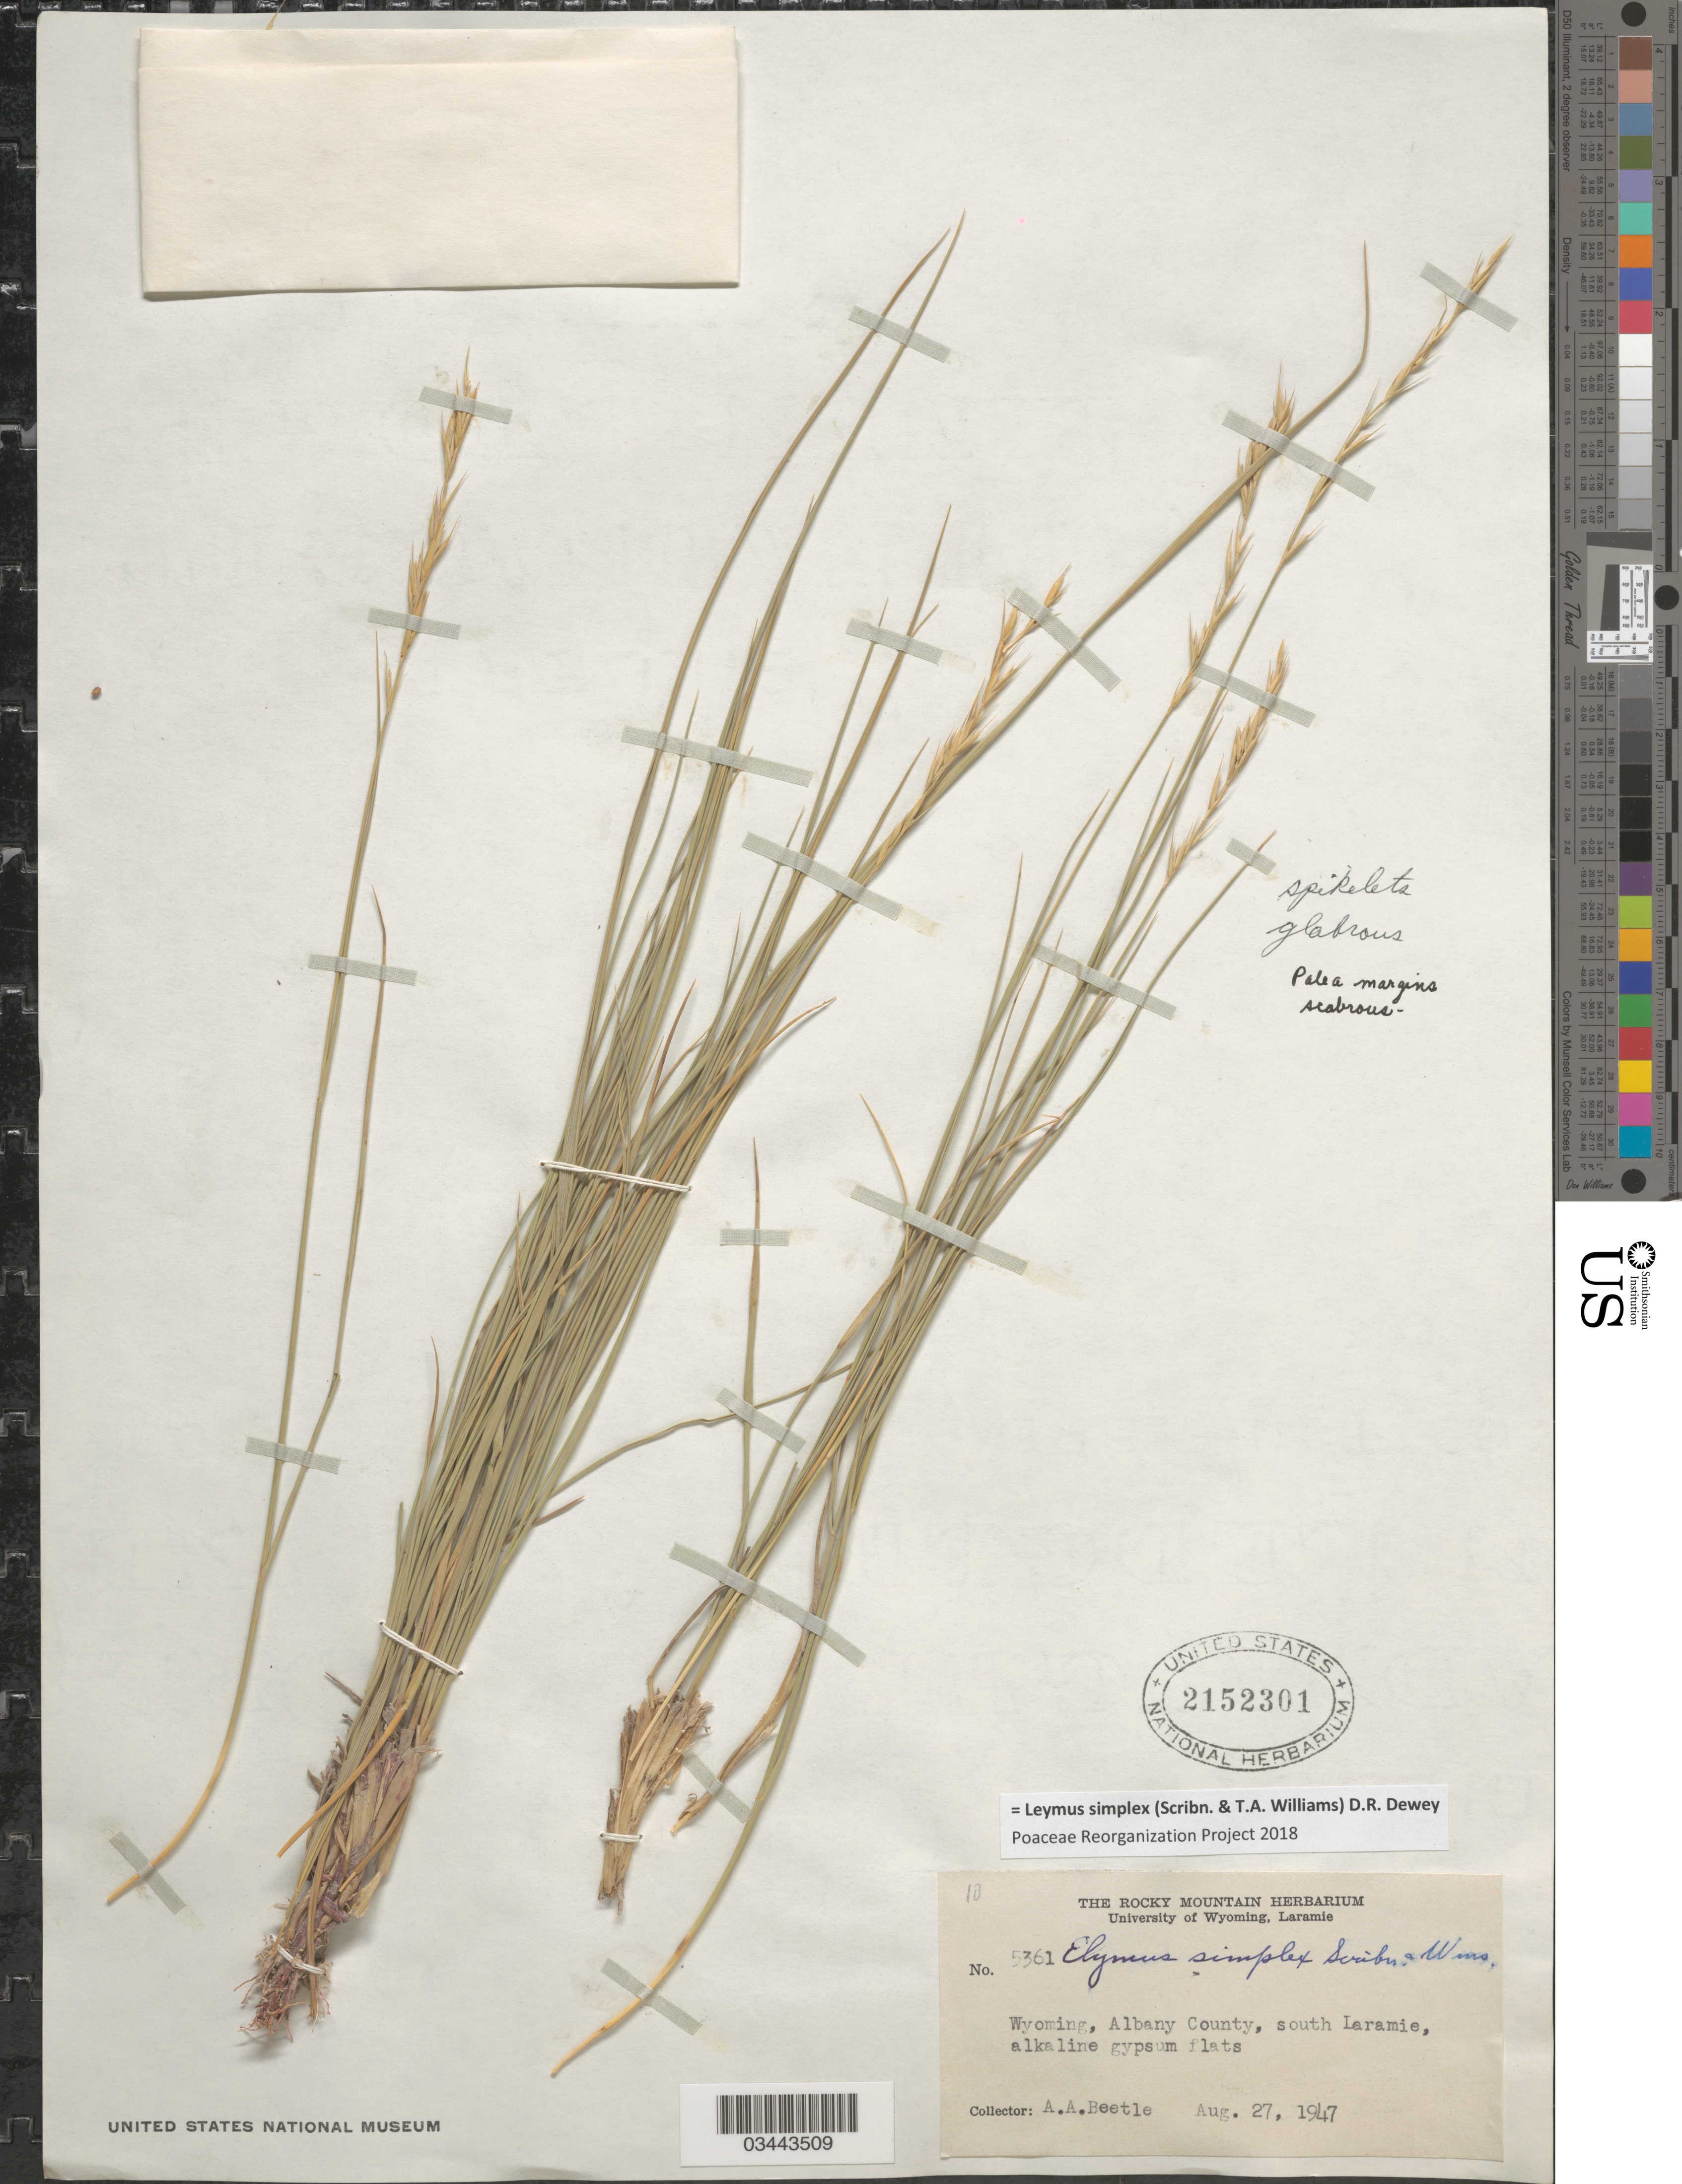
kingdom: Plantae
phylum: Tracheophyta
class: Liliopsida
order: Poales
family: Poaceae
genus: Leymus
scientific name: Leymus simplex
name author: (Scribn. & T.A. Williams) Dewey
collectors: A. A. Beetle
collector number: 5361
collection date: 1947-08-27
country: United States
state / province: Wyoming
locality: Albany County, south Laramie.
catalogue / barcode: US 2152301